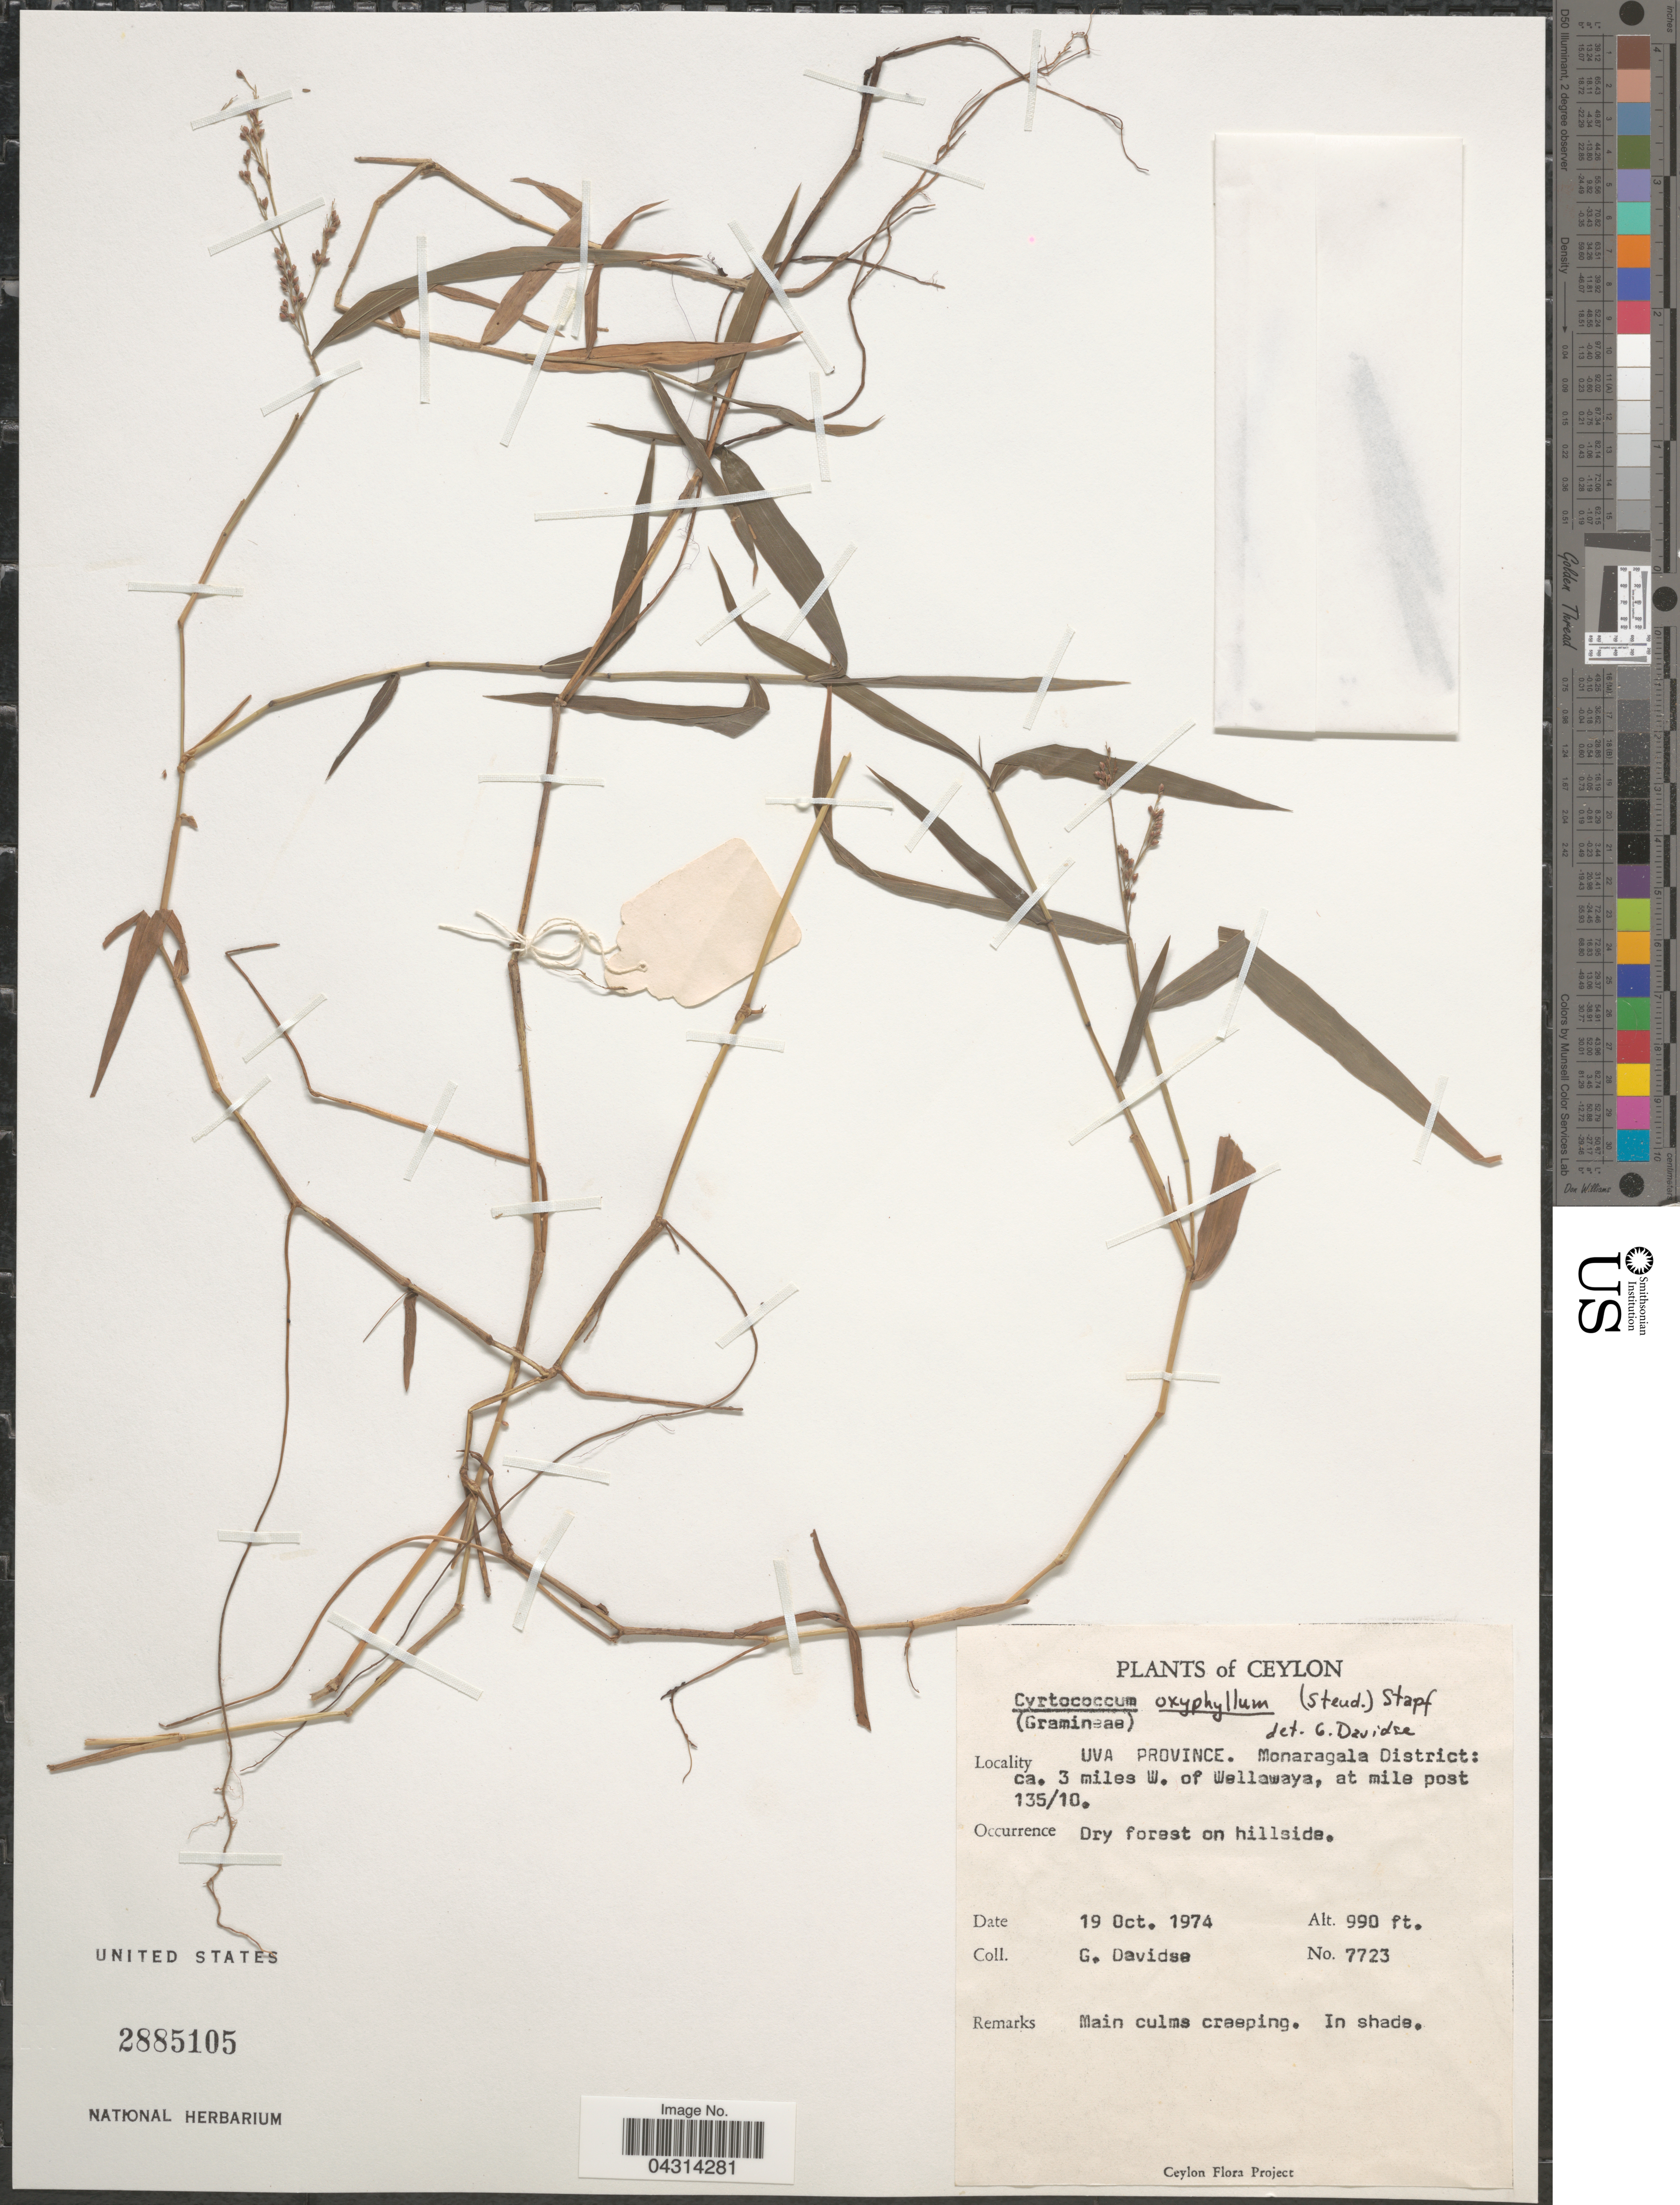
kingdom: Plantae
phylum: Tracheophyta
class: Liliopsida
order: Poales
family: Poaceae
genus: Cyrtococcum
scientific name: Cyrtococcum oxyphyllum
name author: (Steud.) Stapf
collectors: G. Davidse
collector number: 7723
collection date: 1974-10-19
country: Sri Lanka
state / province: Uva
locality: Ceylon. Monaragala District: ca. 3 miles W. of Wallawaya, at mile post 135/10.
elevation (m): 302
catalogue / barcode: US 2885105